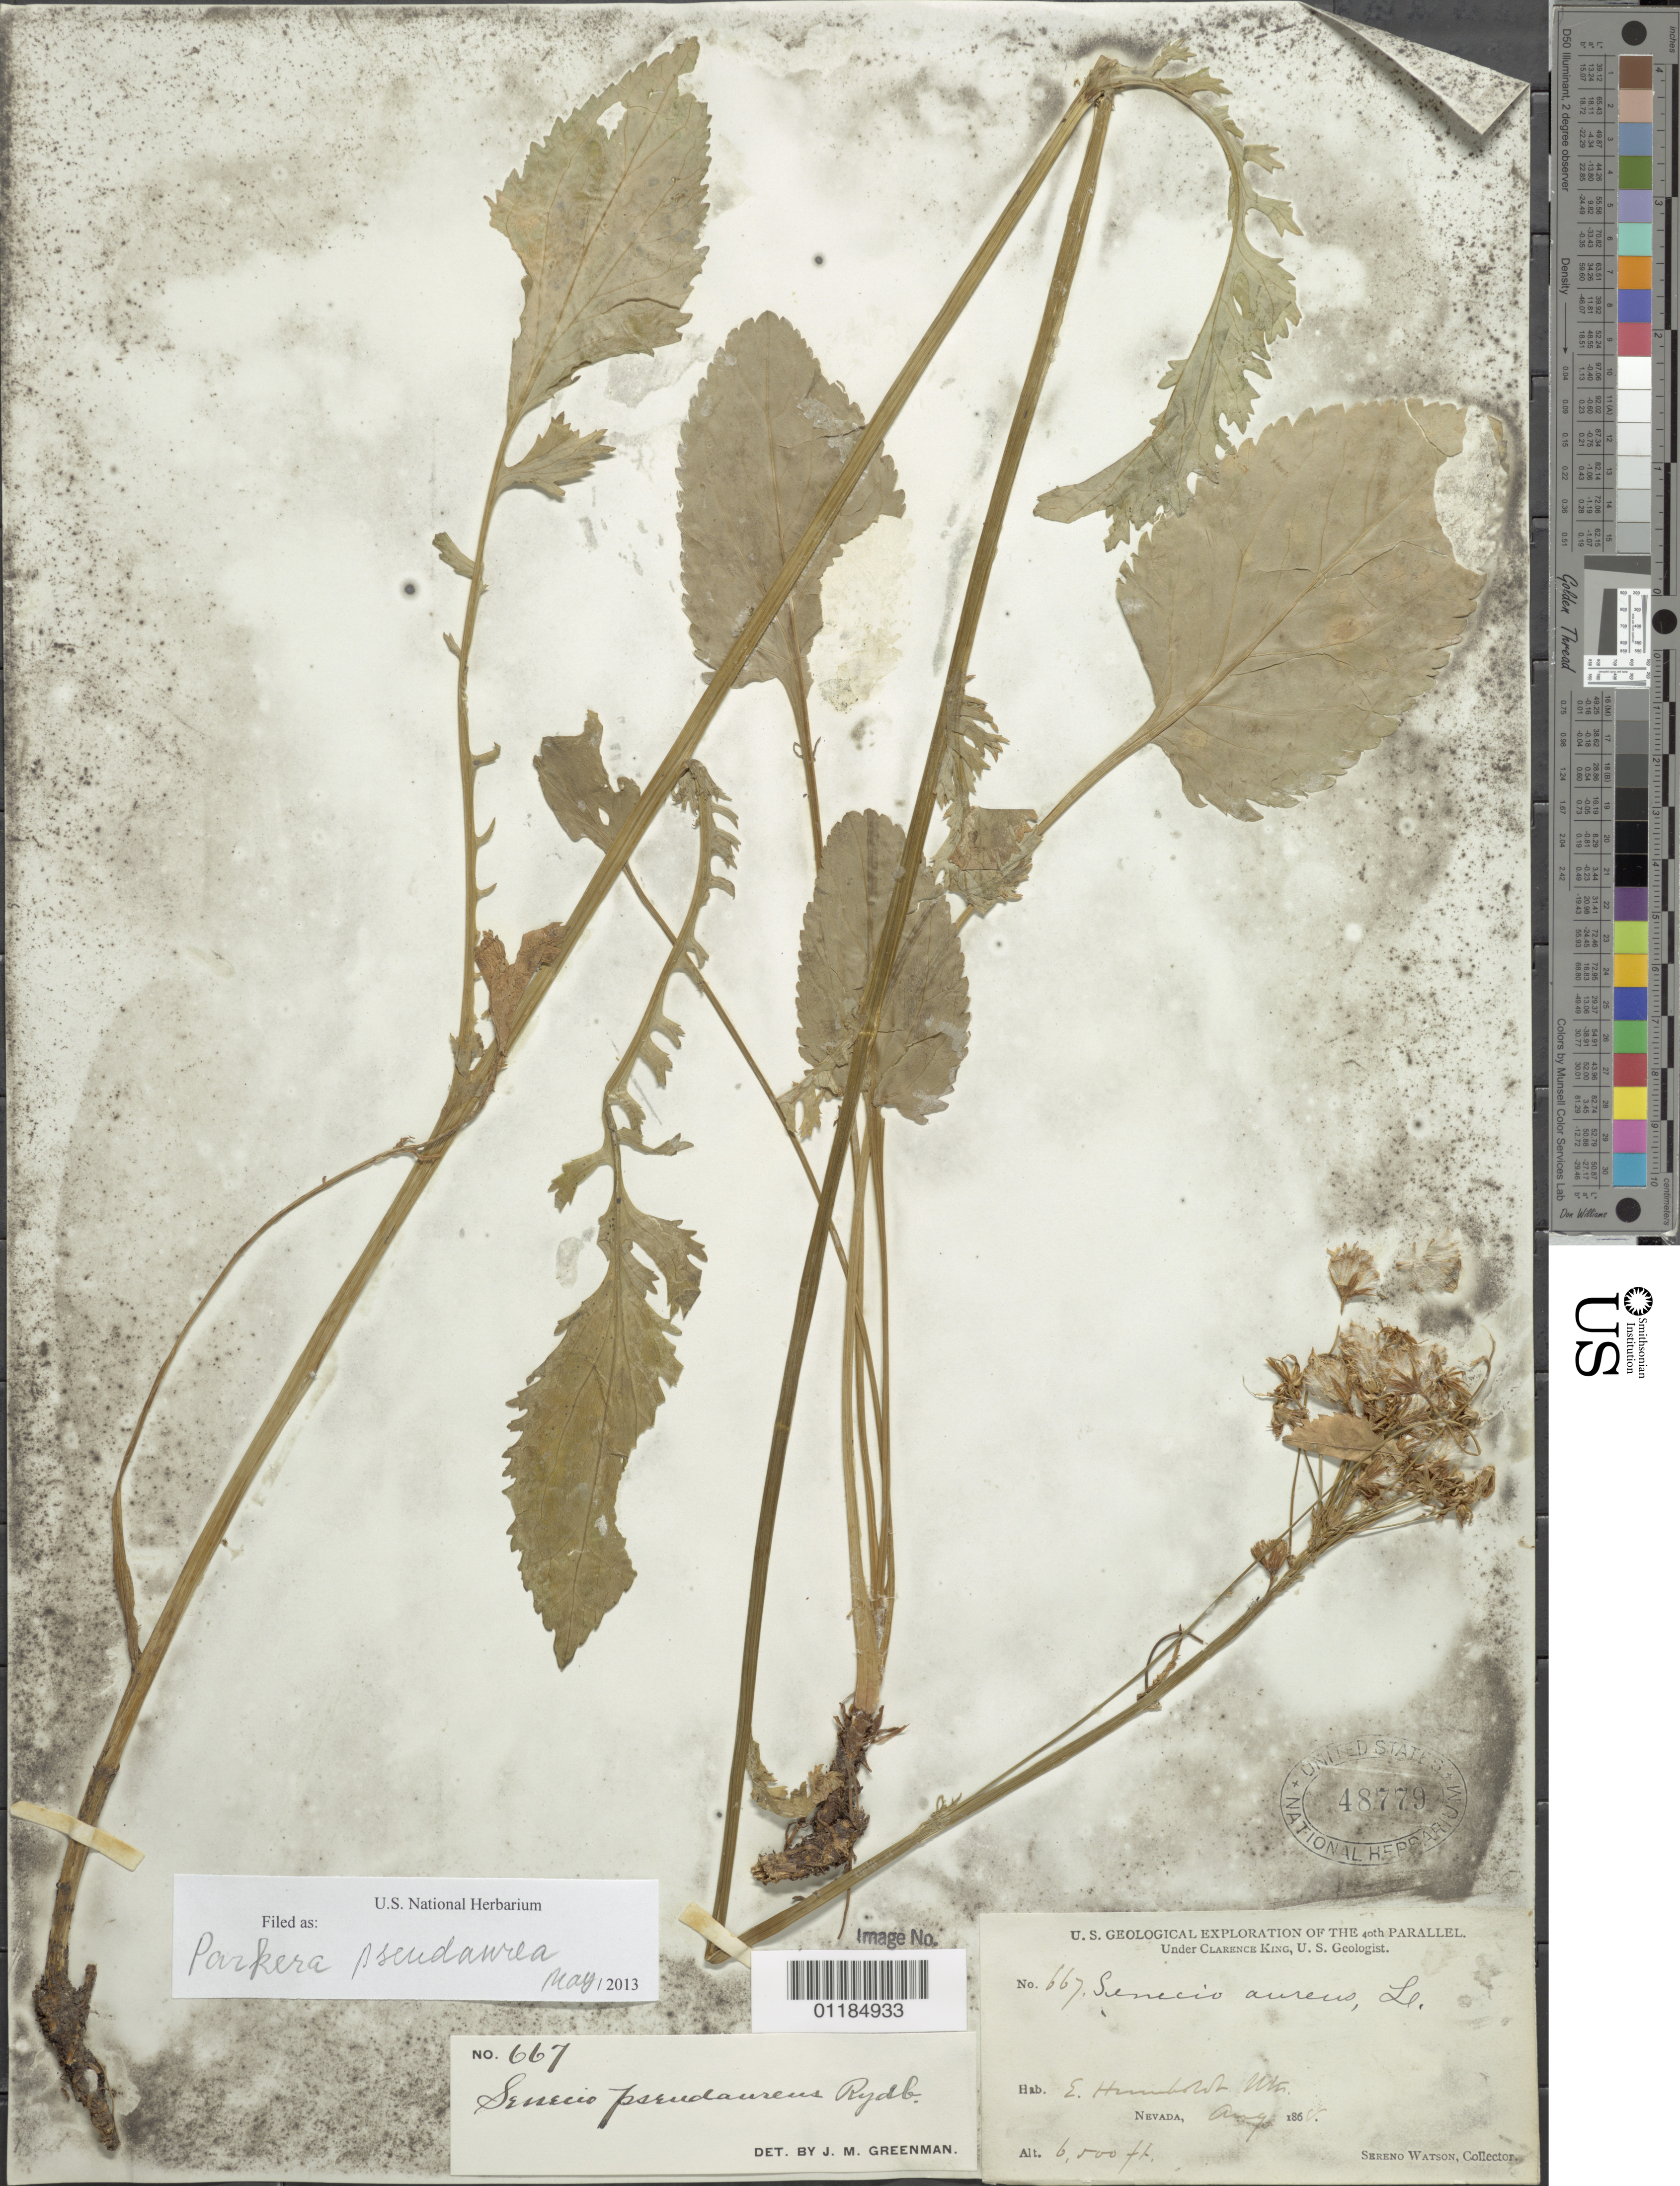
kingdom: Plantae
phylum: Tracheophyta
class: Magnoliopsida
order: Asterales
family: Asteraceae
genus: Packera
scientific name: Packera pseudaurea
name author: (Rydb.) W.A. Weber & Á. Löve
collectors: S. Watson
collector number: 667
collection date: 1868-08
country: United States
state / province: Nevada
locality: E. Humboldt Mts.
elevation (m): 1981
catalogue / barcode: US 48779